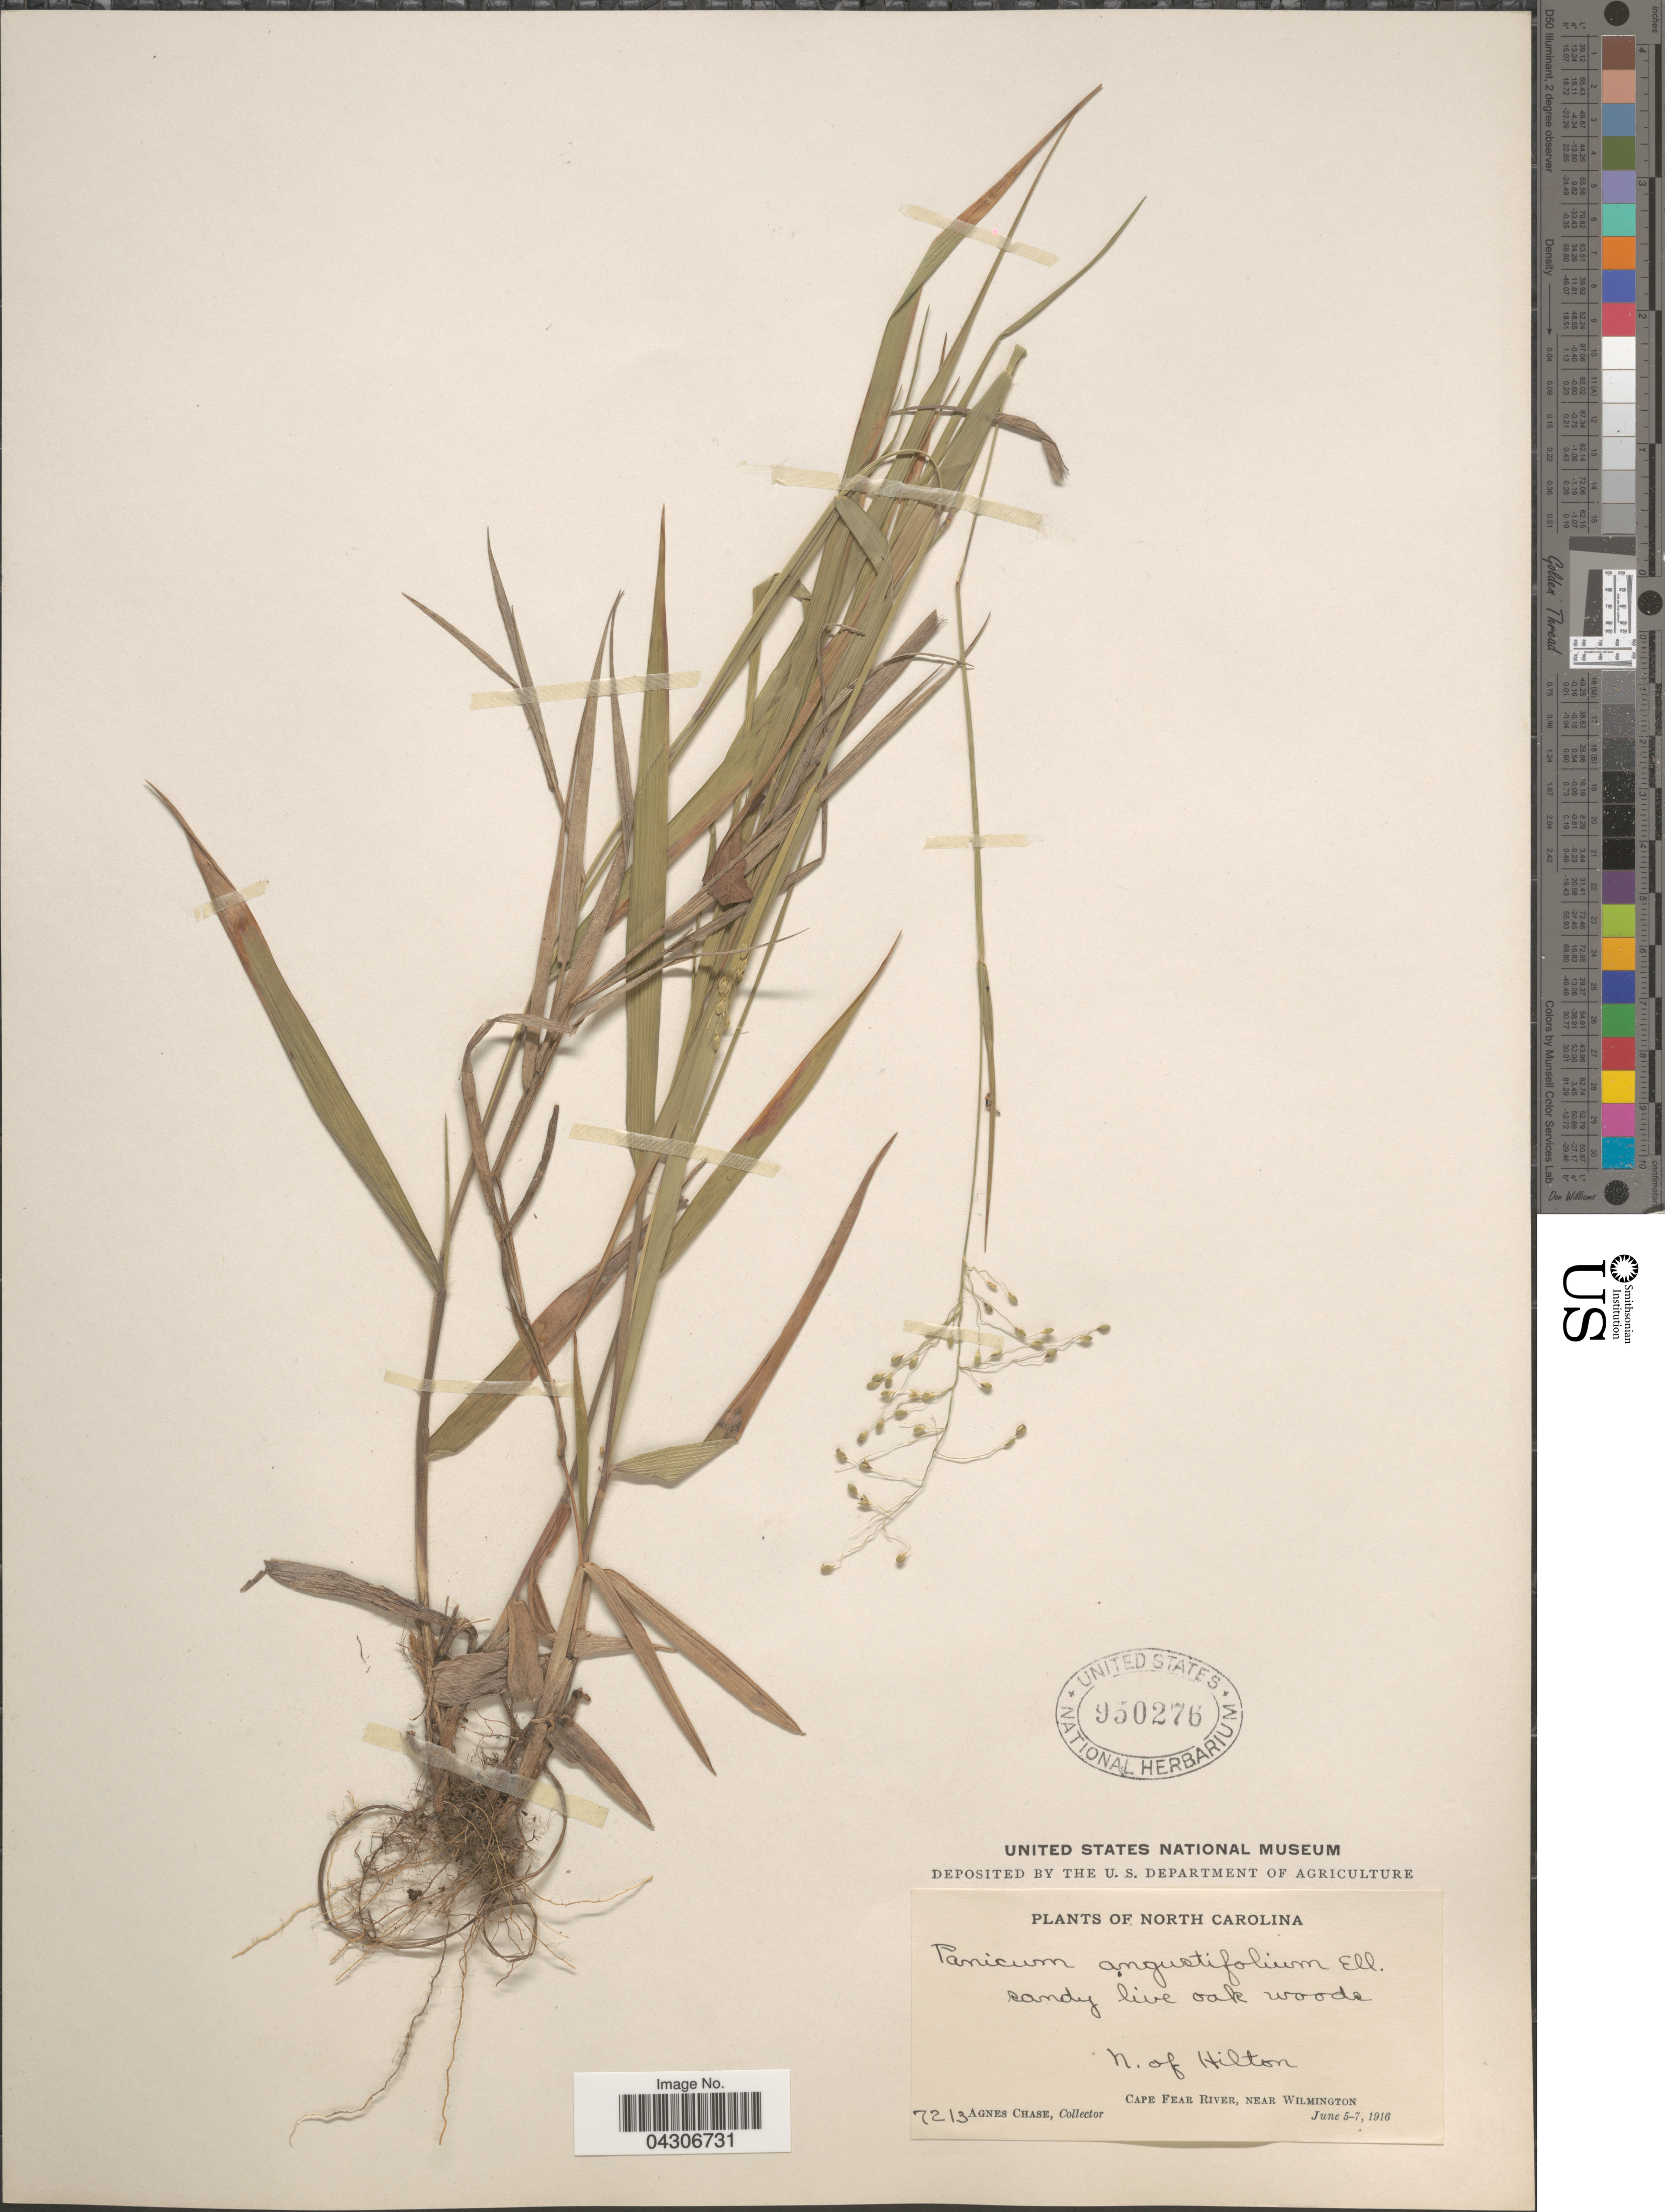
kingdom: Plantae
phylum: Tracheophyta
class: Liliopsida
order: Poales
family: Poaceae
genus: Dichanthelium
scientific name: Dichanthelium aciculare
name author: (Desv. ex Poir.) Gould & C.A. Clark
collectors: A. Chase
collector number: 7213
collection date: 1916-06-05/1916-06-07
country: United States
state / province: North Carolina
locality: Sandy live oak woods N. of Hilton. Cape Fear River, Near Wilmington.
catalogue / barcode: US 950276